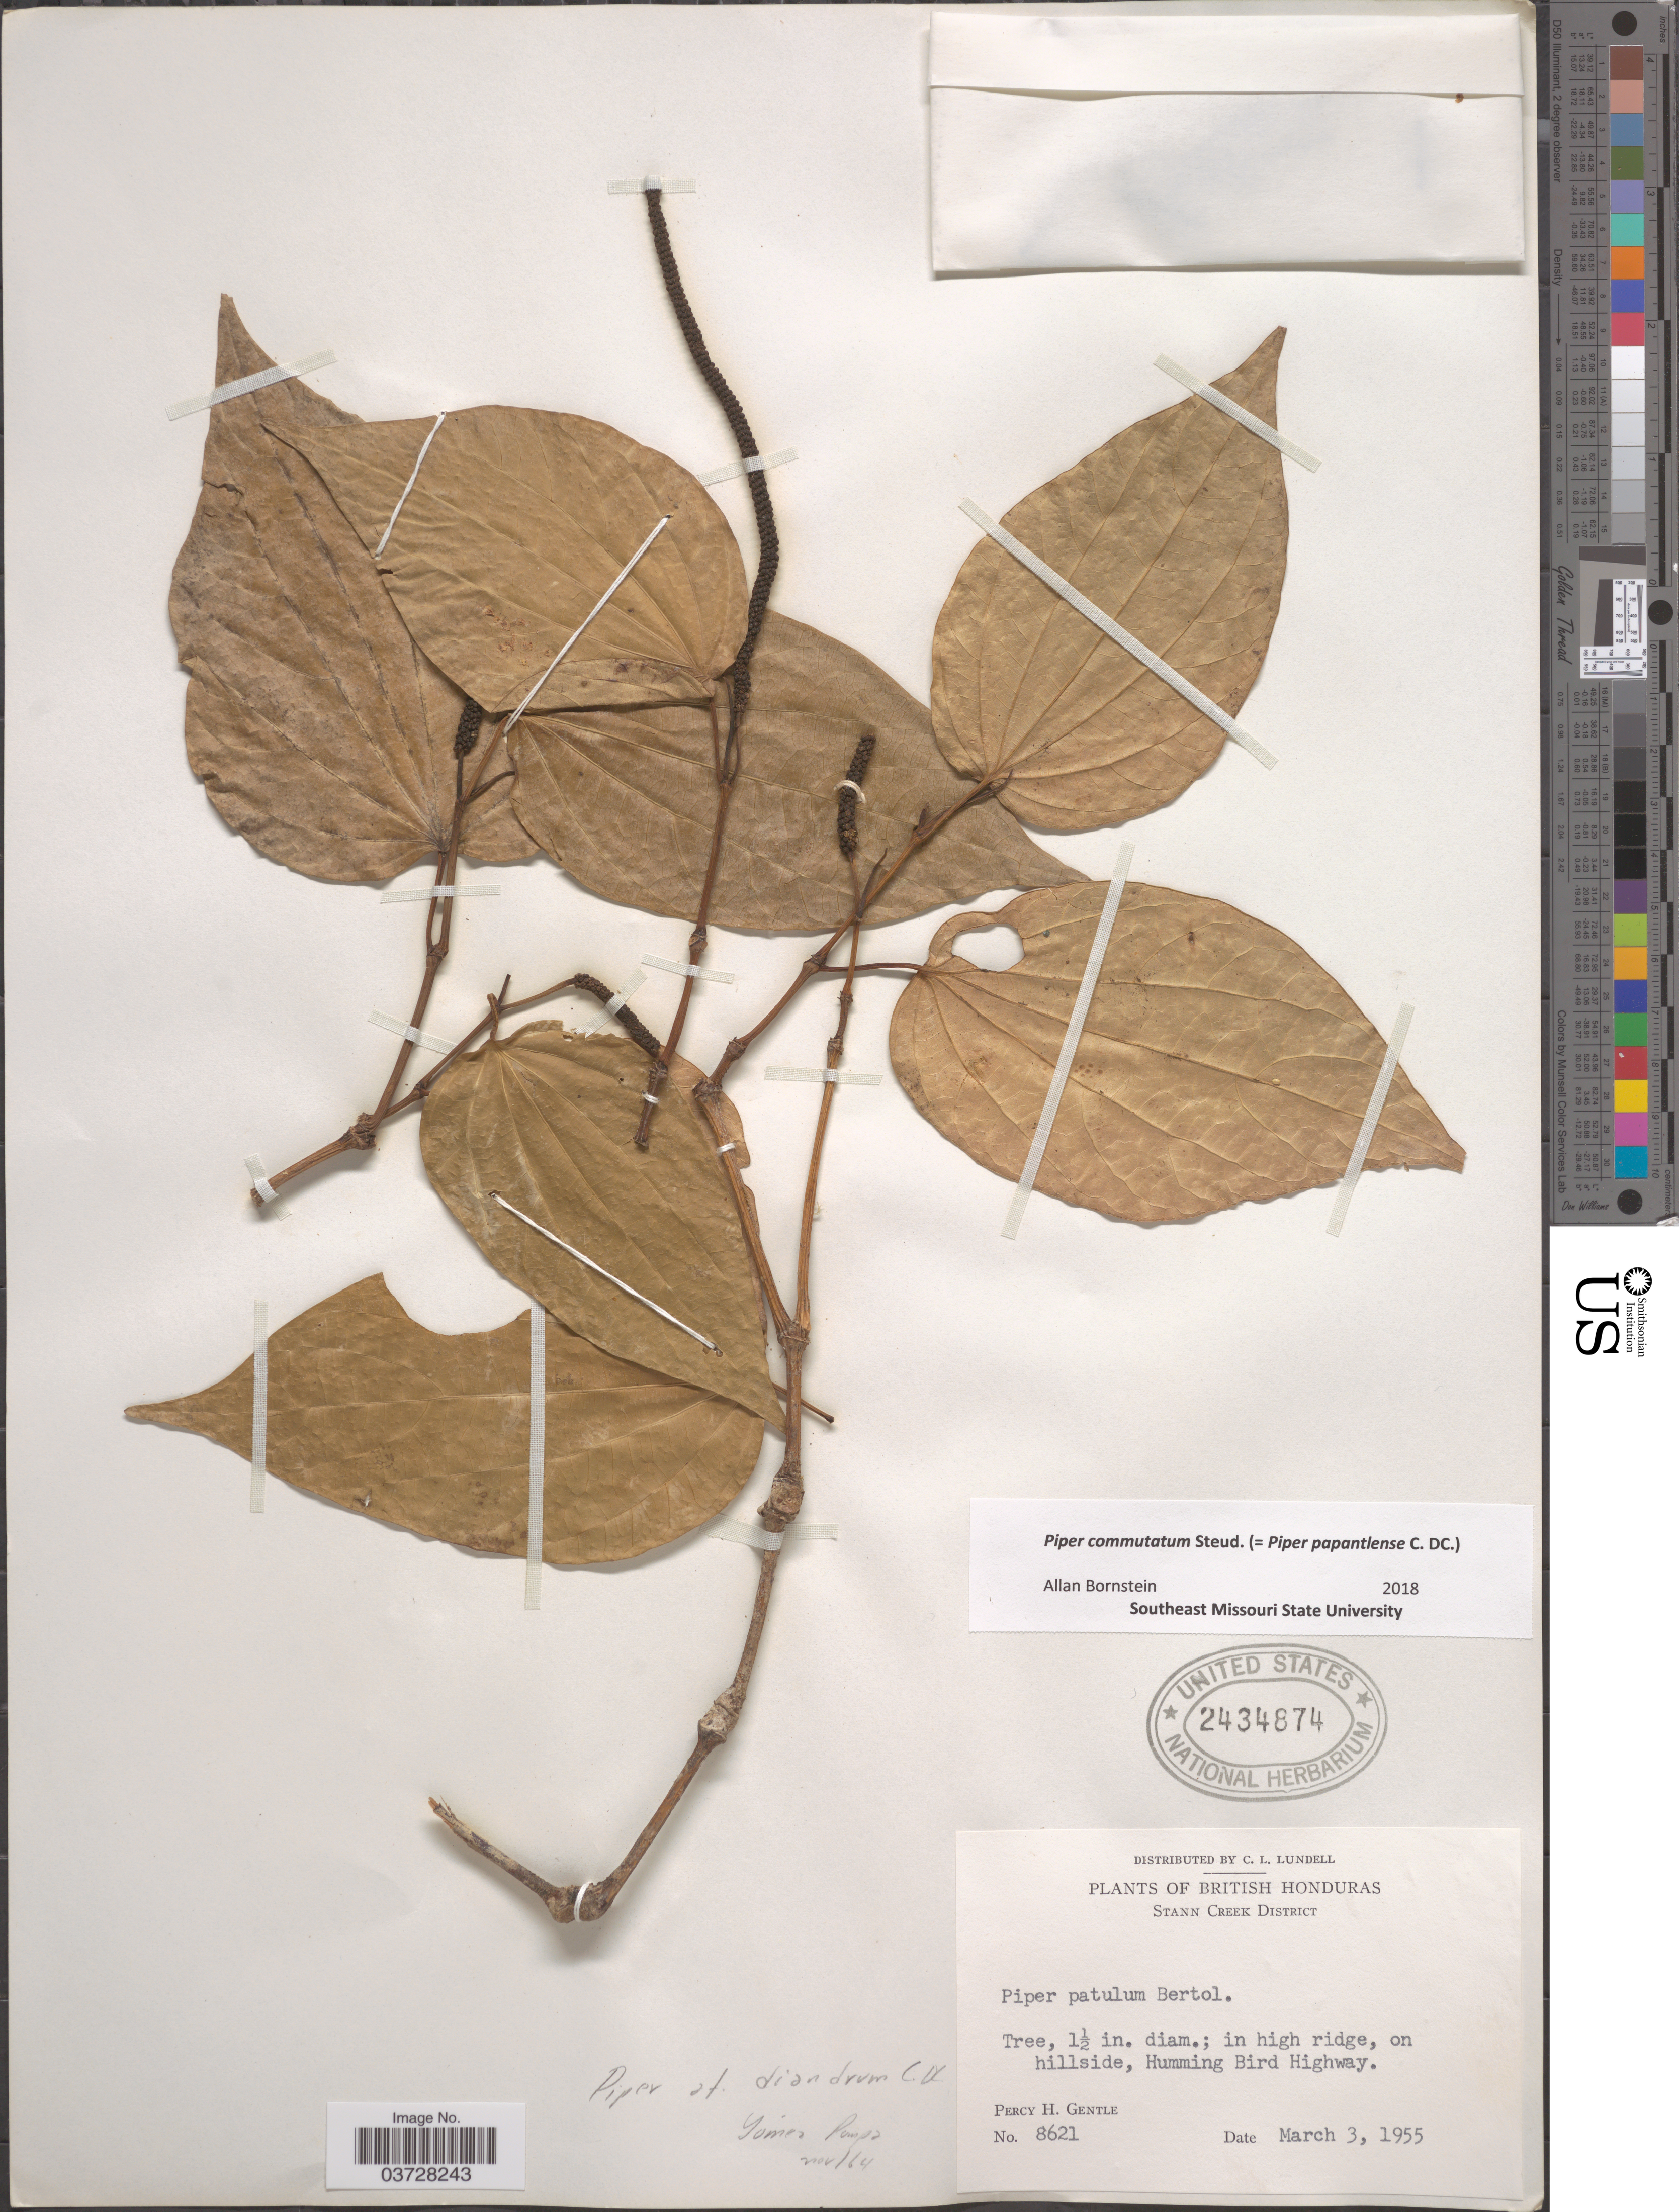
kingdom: Plantae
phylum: Tracheophyta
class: Magnoliopsida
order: Piperales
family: Piperaceae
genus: Piper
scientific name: Piper commutatum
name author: Steud.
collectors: P. H. Gentle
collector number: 8621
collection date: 1955-03-03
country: Belize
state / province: Stann Creek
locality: Stann Creek District. On hillside, Humming Bird Highway.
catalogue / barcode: US 2434874